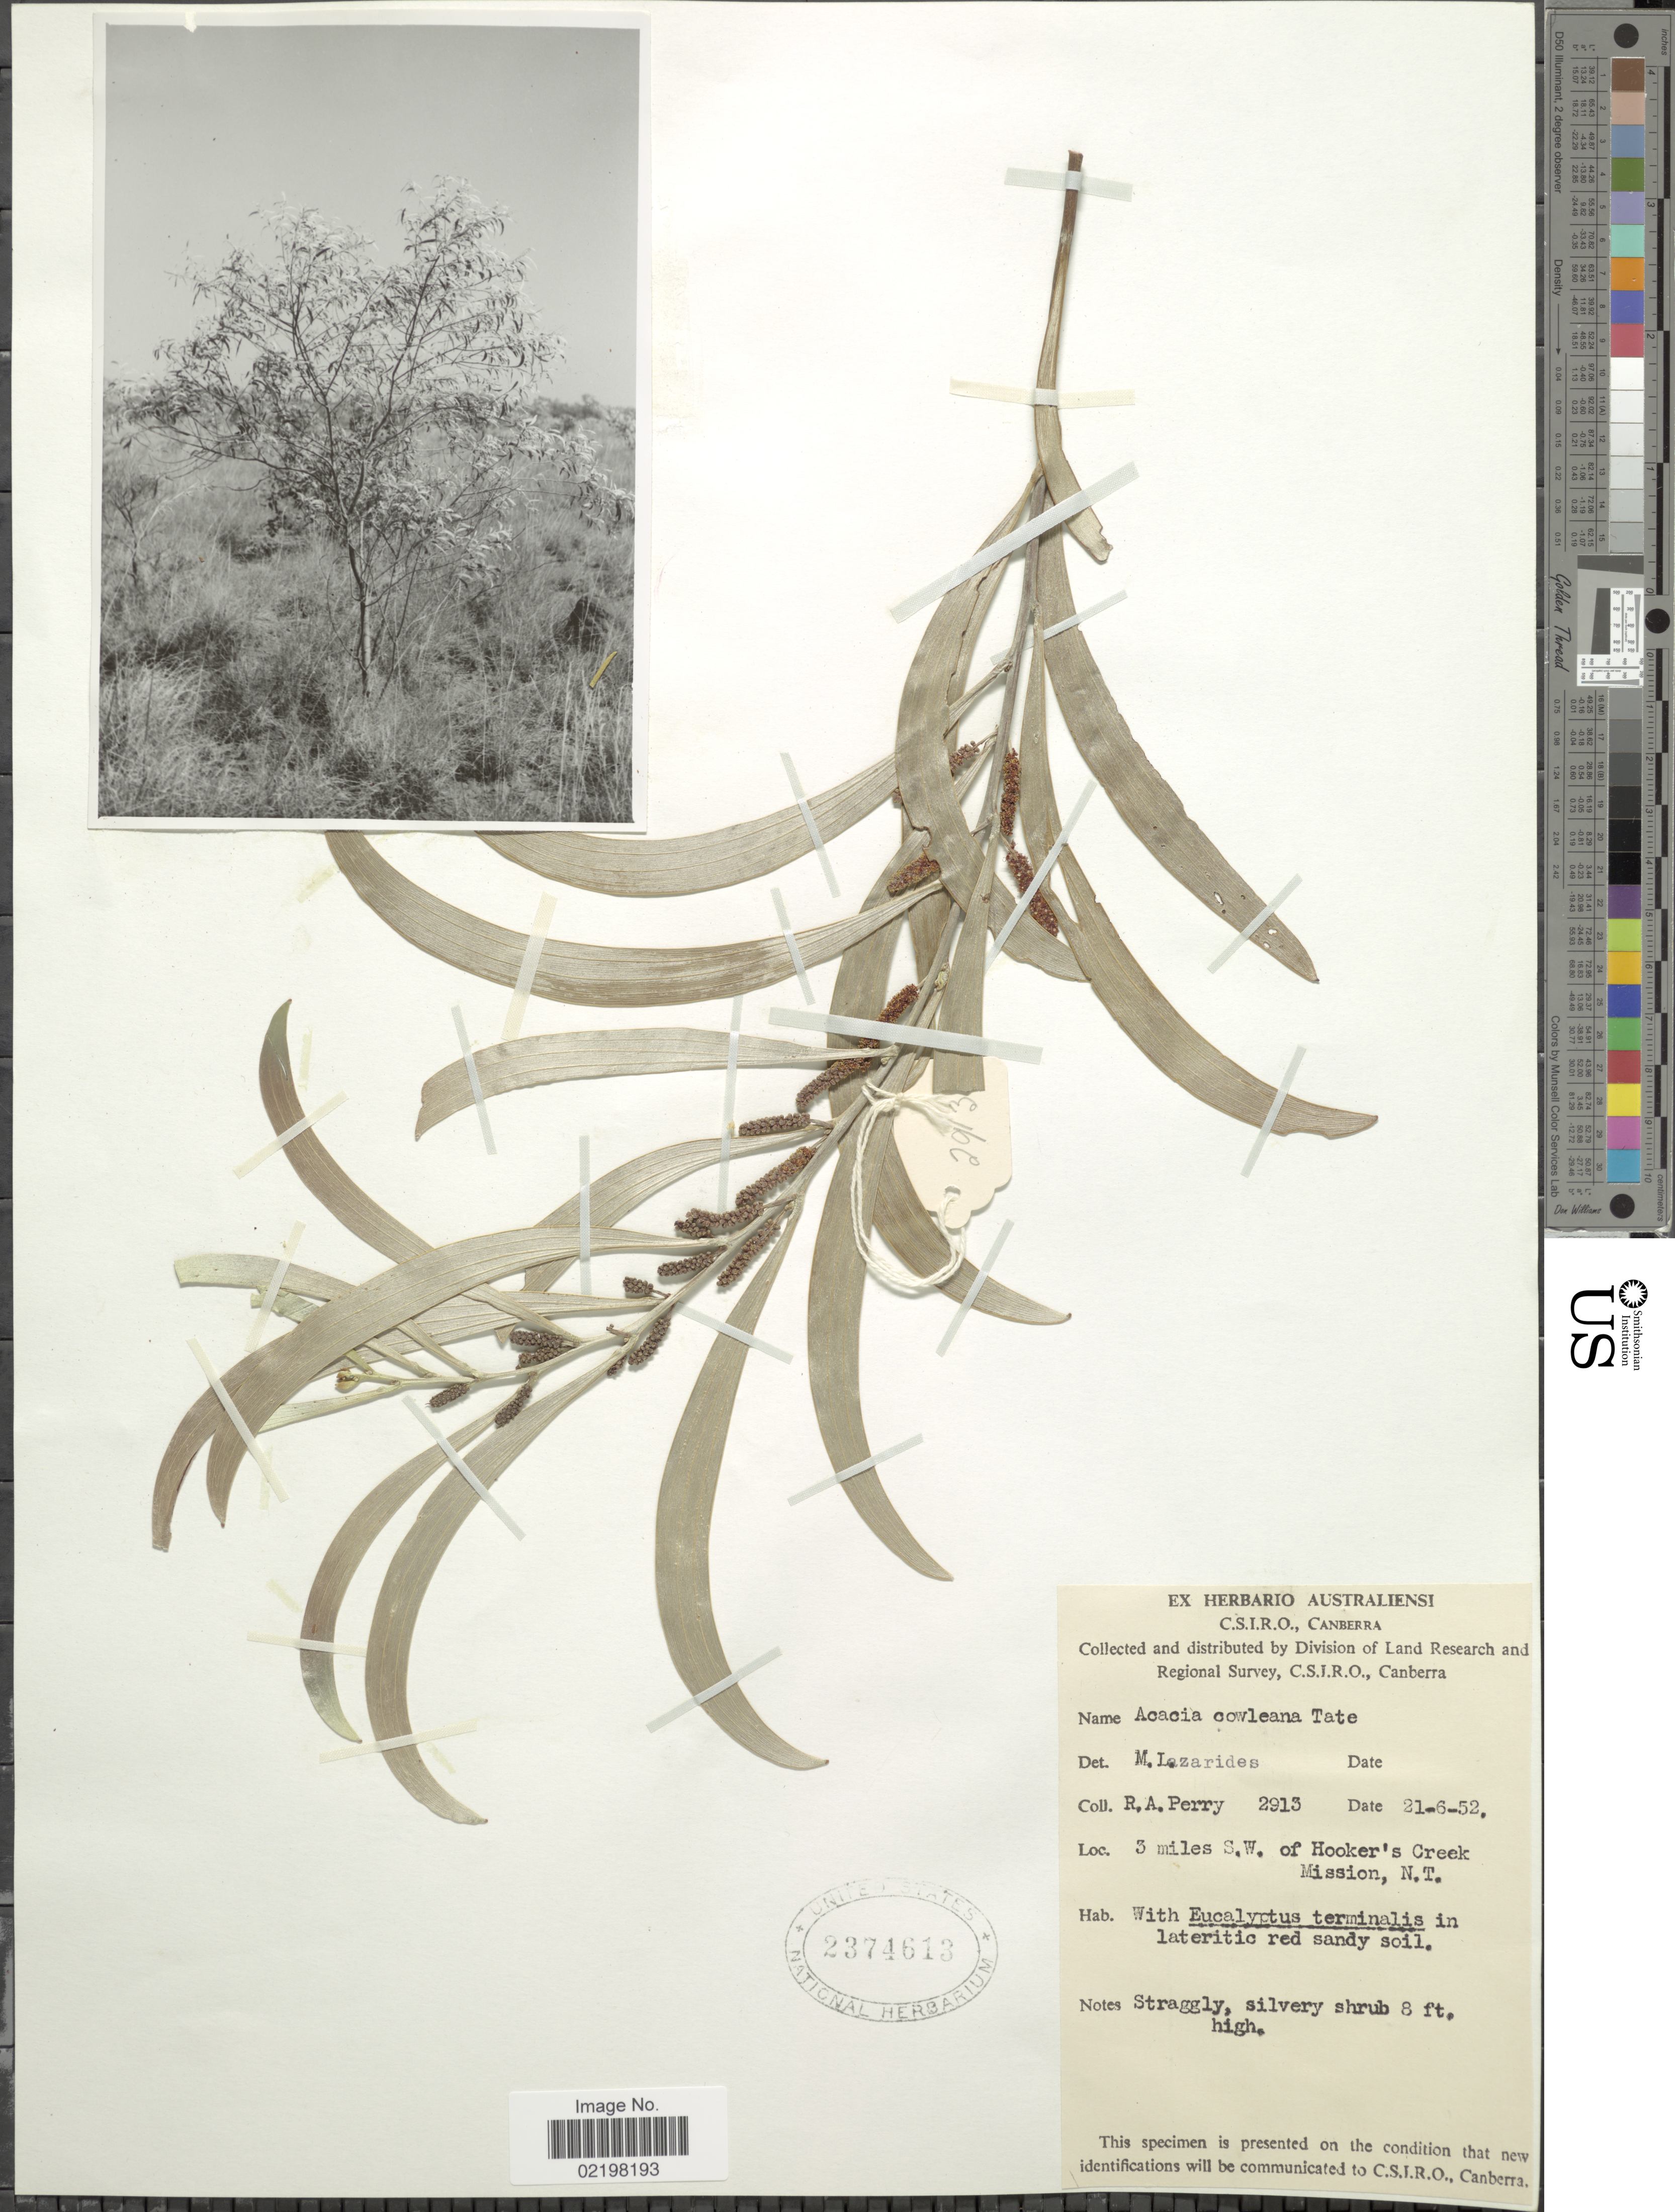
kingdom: Plantae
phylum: Tracheophyta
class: Magnoliopsida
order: Fabales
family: Fabaceae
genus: Acacia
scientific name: Acacia cowleana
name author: Tate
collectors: Perry, R. A.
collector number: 2913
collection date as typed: Transcribed d/m/y: 21/6/52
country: Australia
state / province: Northern Territory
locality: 3 miles S.W. of Hooker's Creek Mission, N.T.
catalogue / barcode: US 2374613